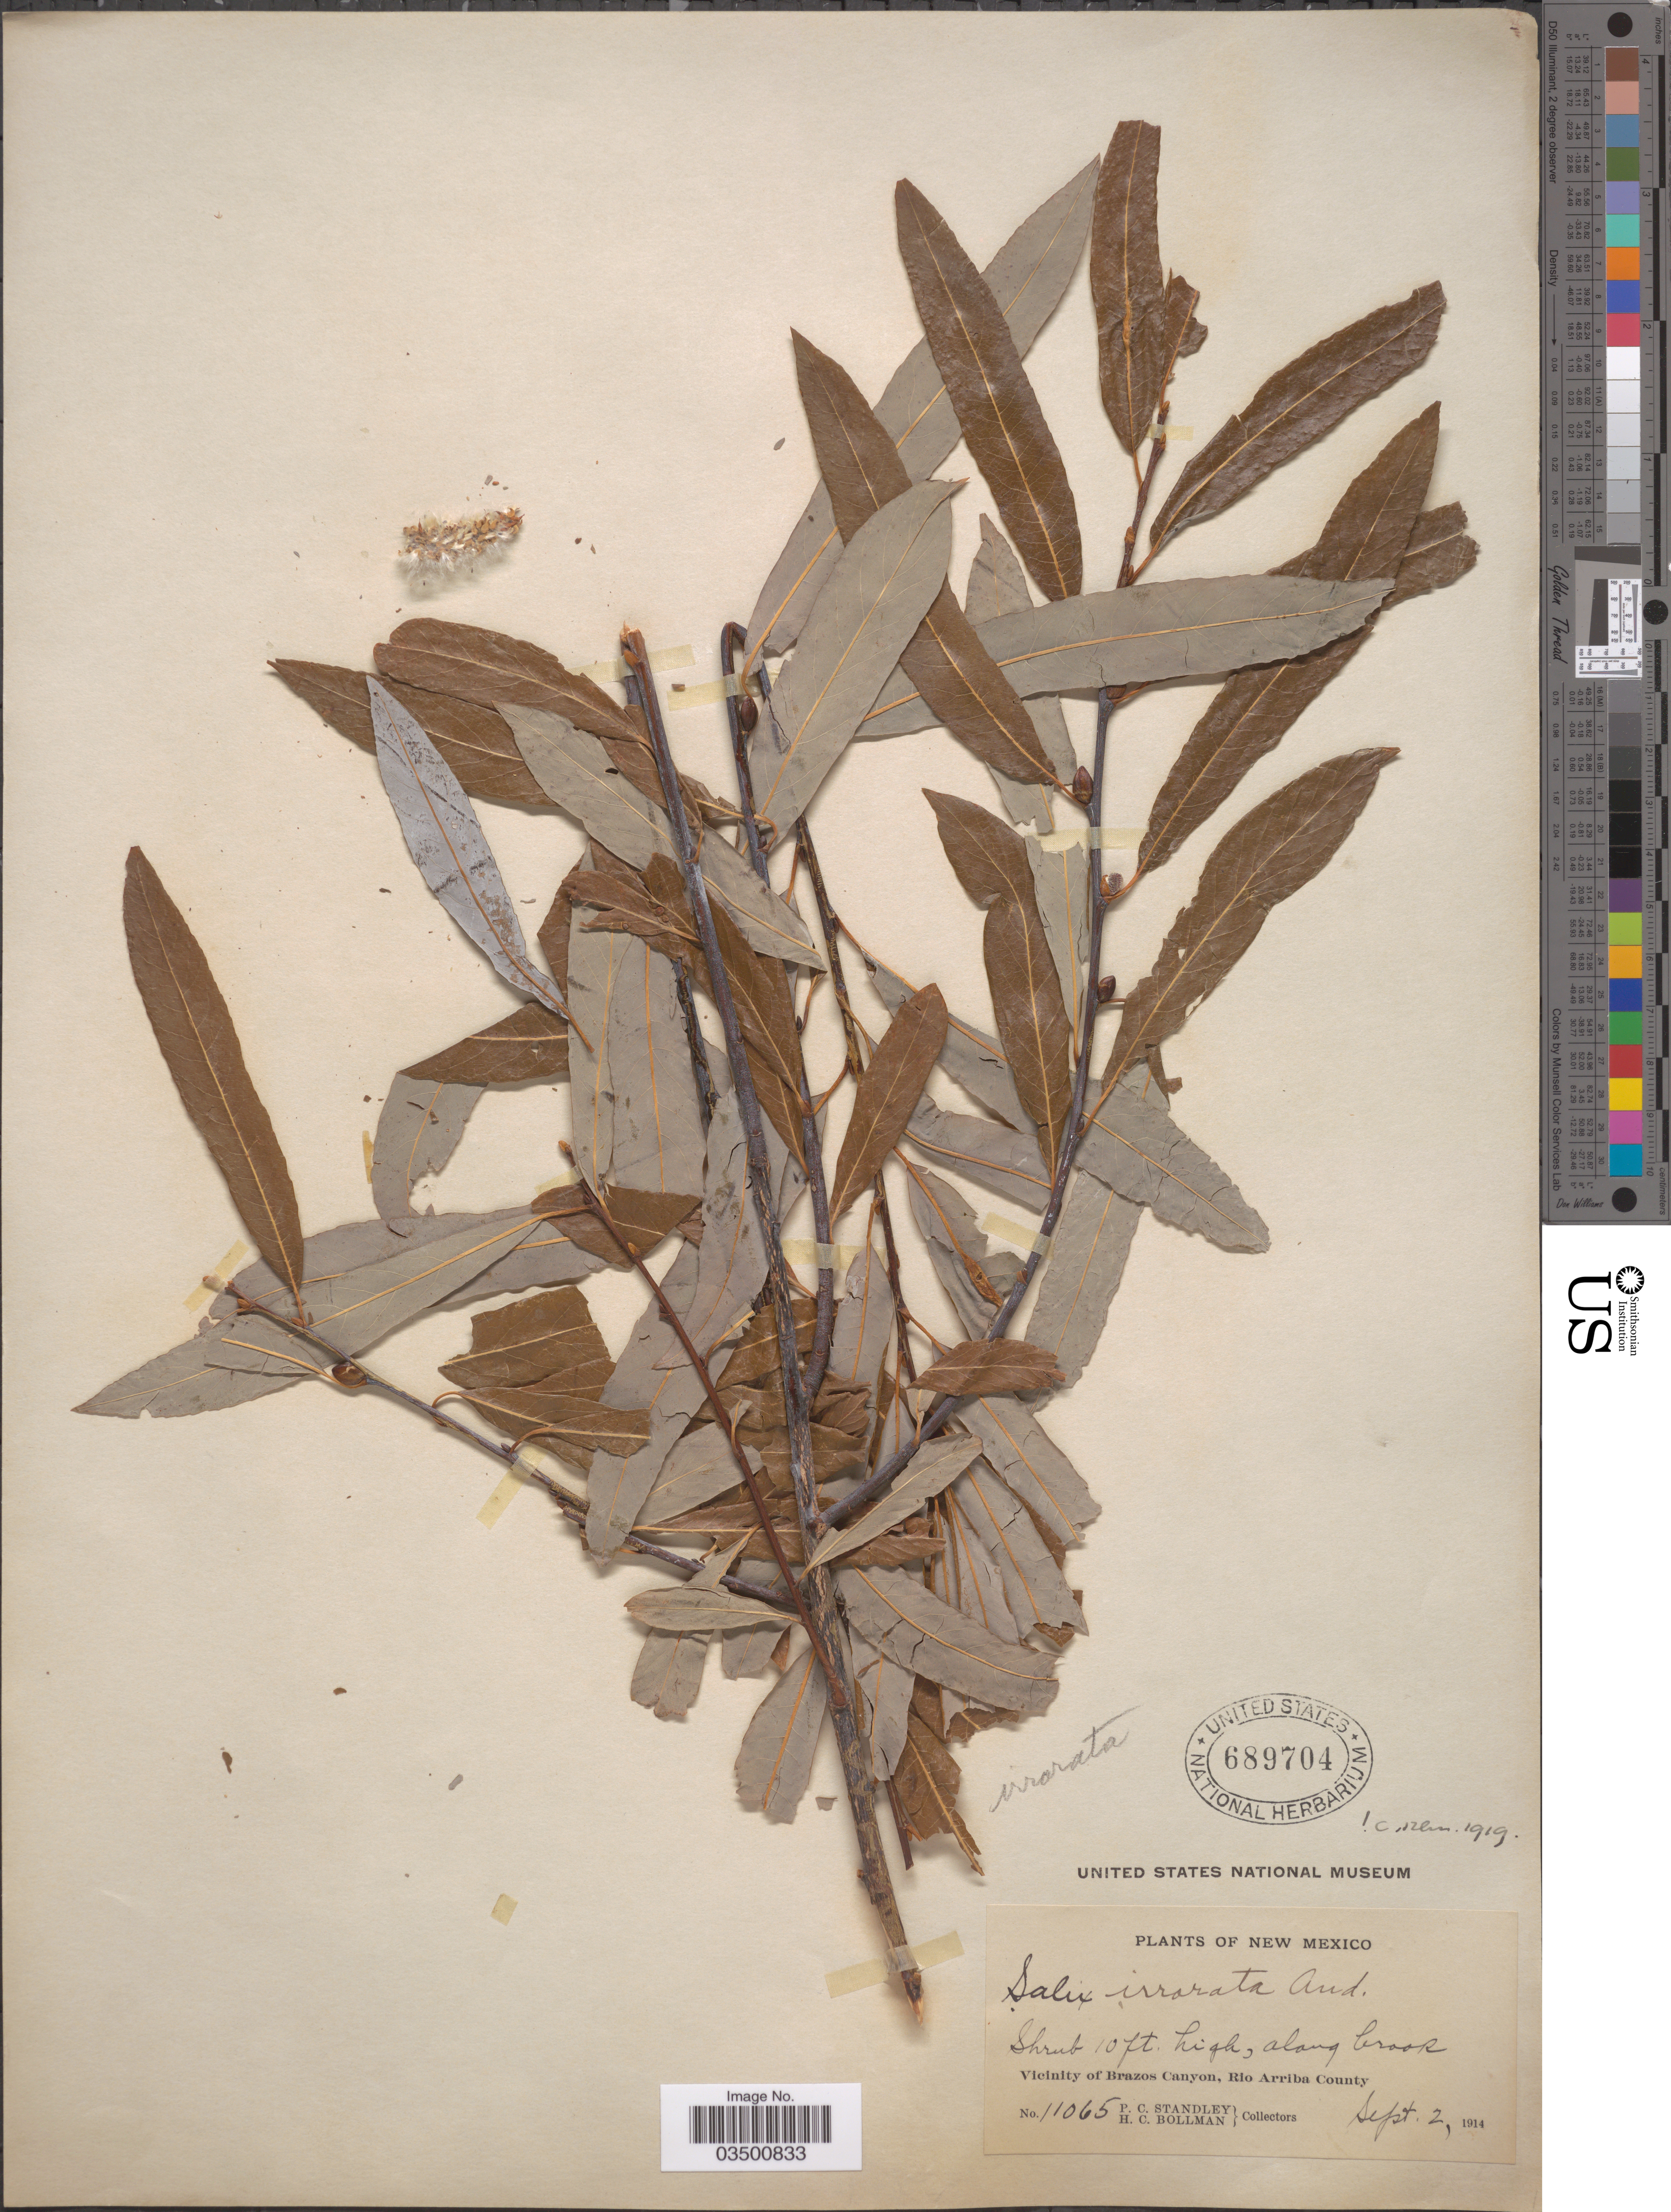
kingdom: Plantae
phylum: Tracheophyta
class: Magnoliopsida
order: Malpighiales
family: Salicaceae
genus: Salix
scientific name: Salix irrorata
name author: Andersson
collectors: P. C. Standley & H. C. Bollman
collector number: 11065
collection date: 1914-09-02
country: United States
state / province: New Mexico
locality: Along brook. Vicinity of Brazos Canyon, Rio Arriba County.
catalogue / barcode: US 689704